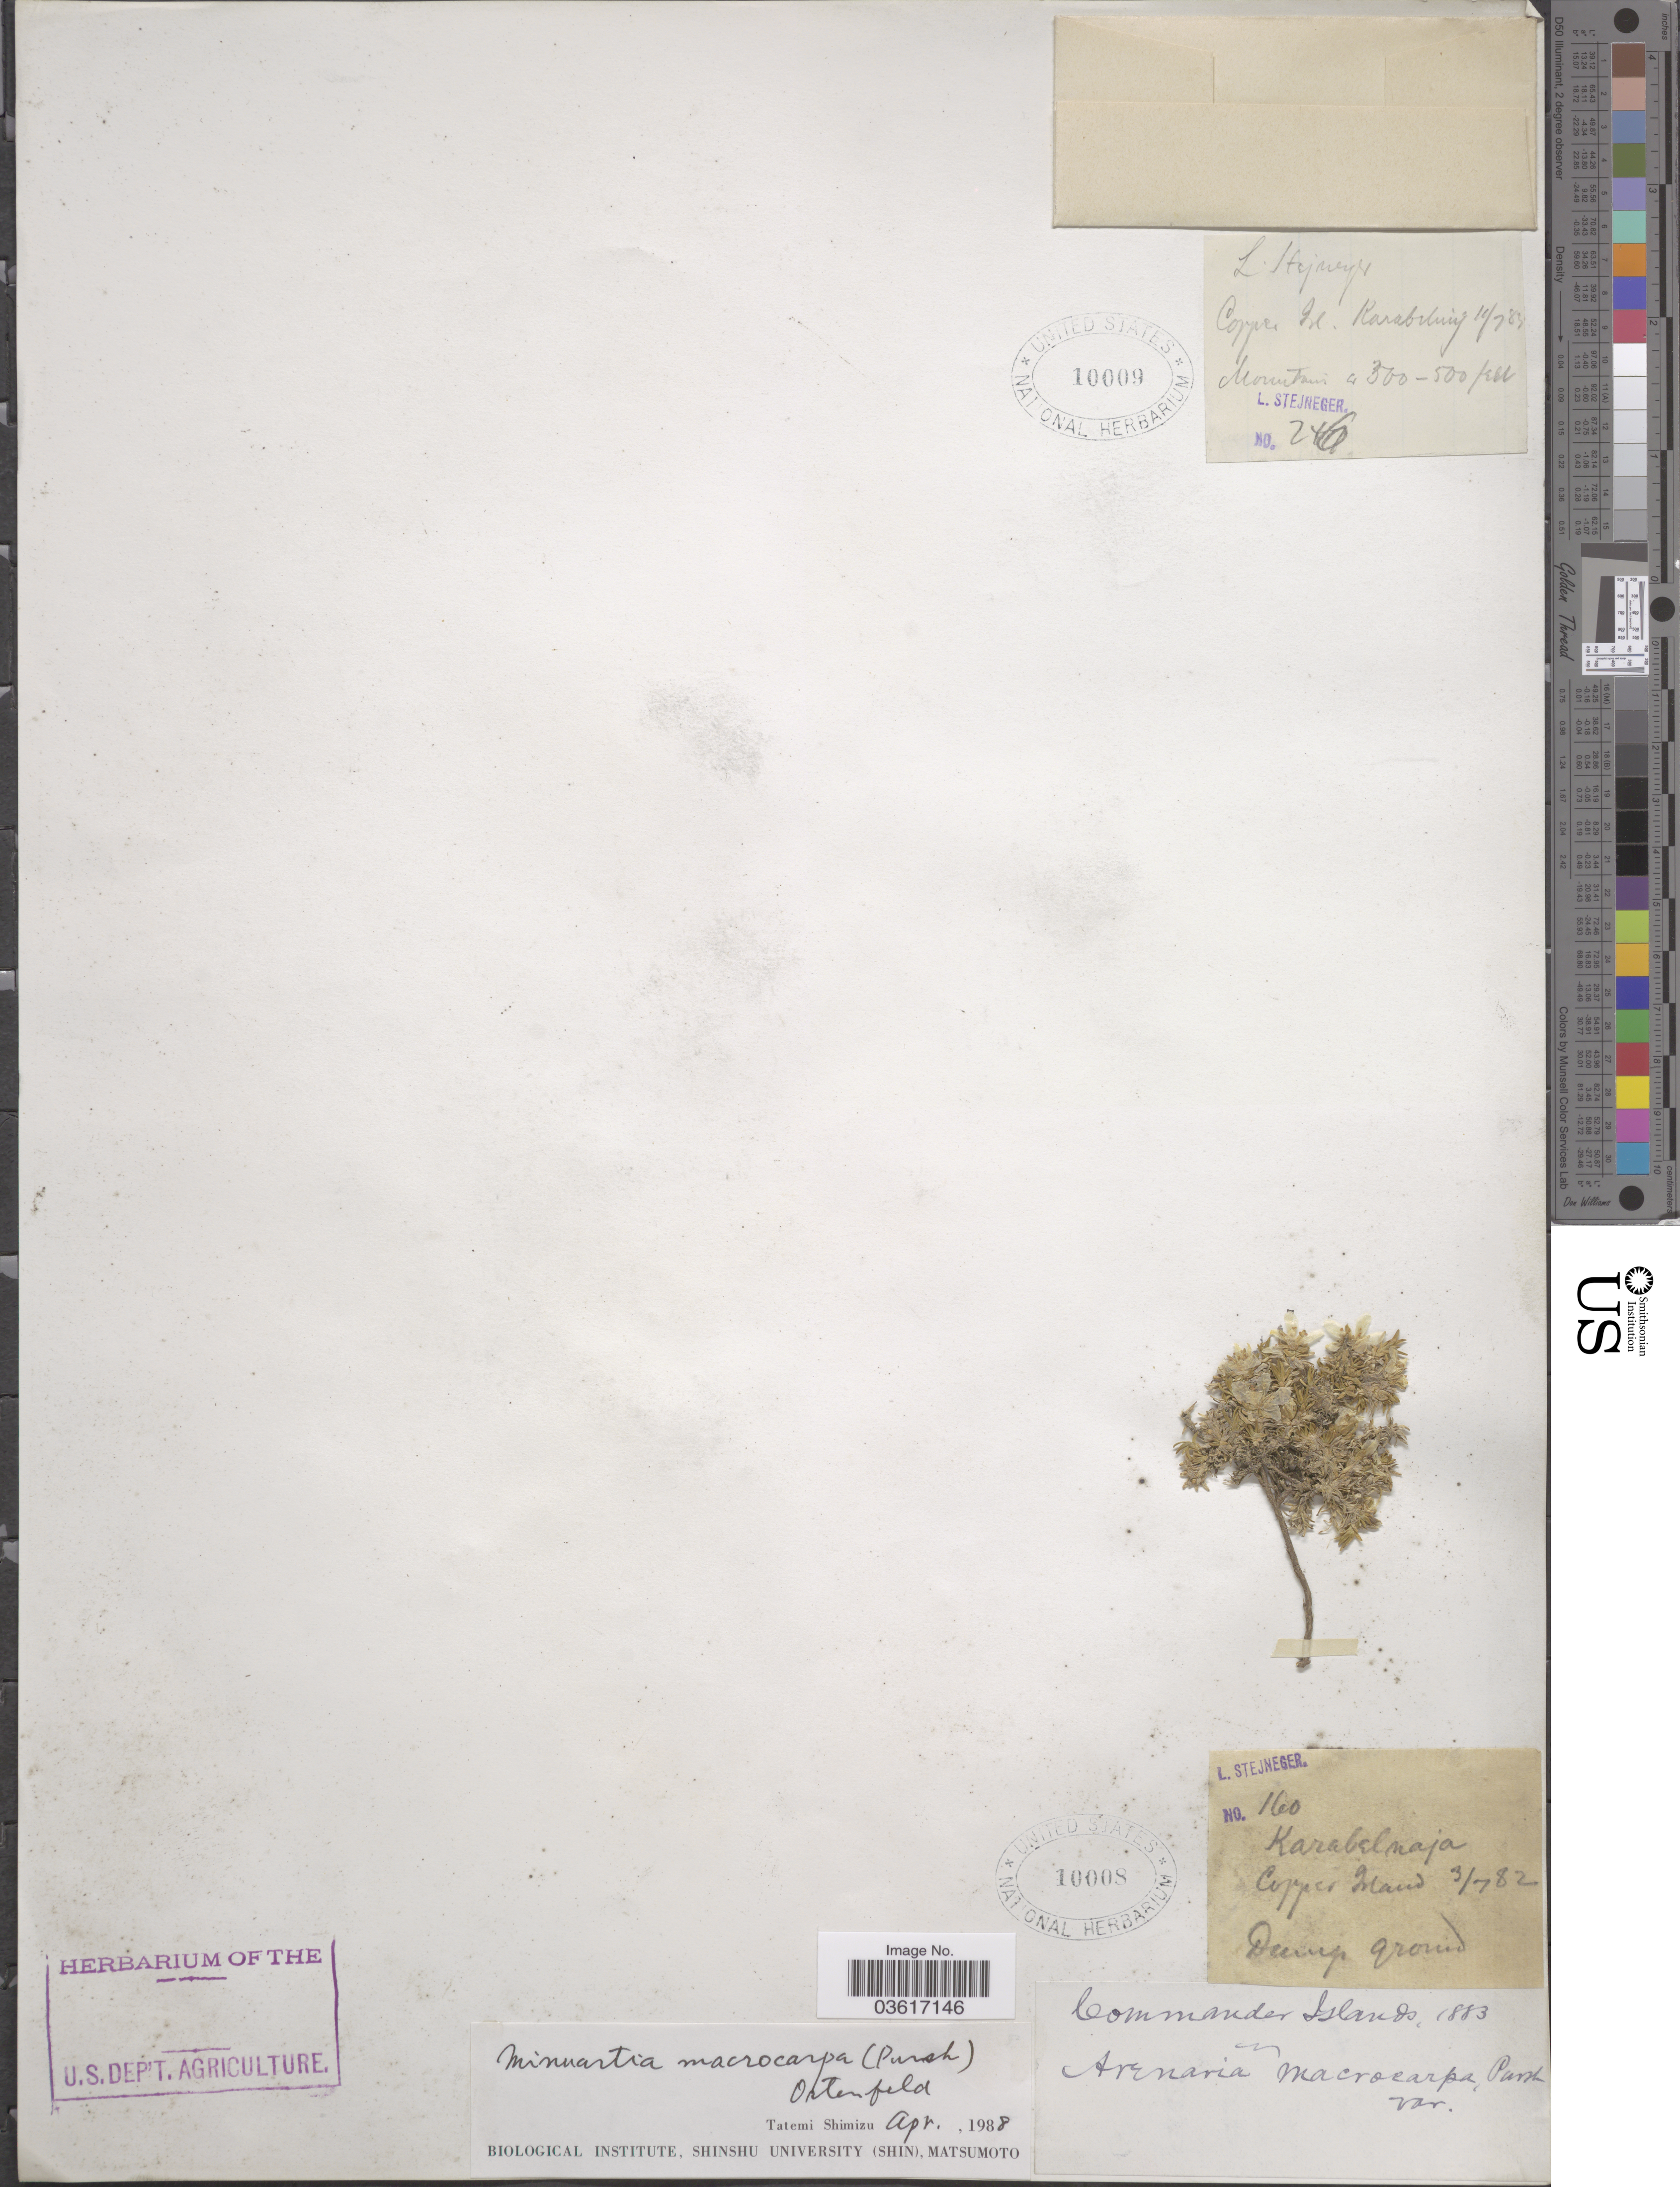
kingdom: Plantae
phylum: Tracheophyta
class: Magnoliopsida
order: Caryophyllales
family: Caryophyllaceae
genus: Pseudocherleria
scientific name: Pseudocherleria macrocarpa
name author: (Pursh) Dillenb. & Kadereit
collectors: L. Stejneger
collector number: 246*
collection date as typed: Transcribed d/m/y: 11/7/84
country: Russian Federation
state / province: Kamchatka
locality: Copper Isl. Korabelny. Mountain.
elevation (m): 110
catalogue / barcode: US 10009